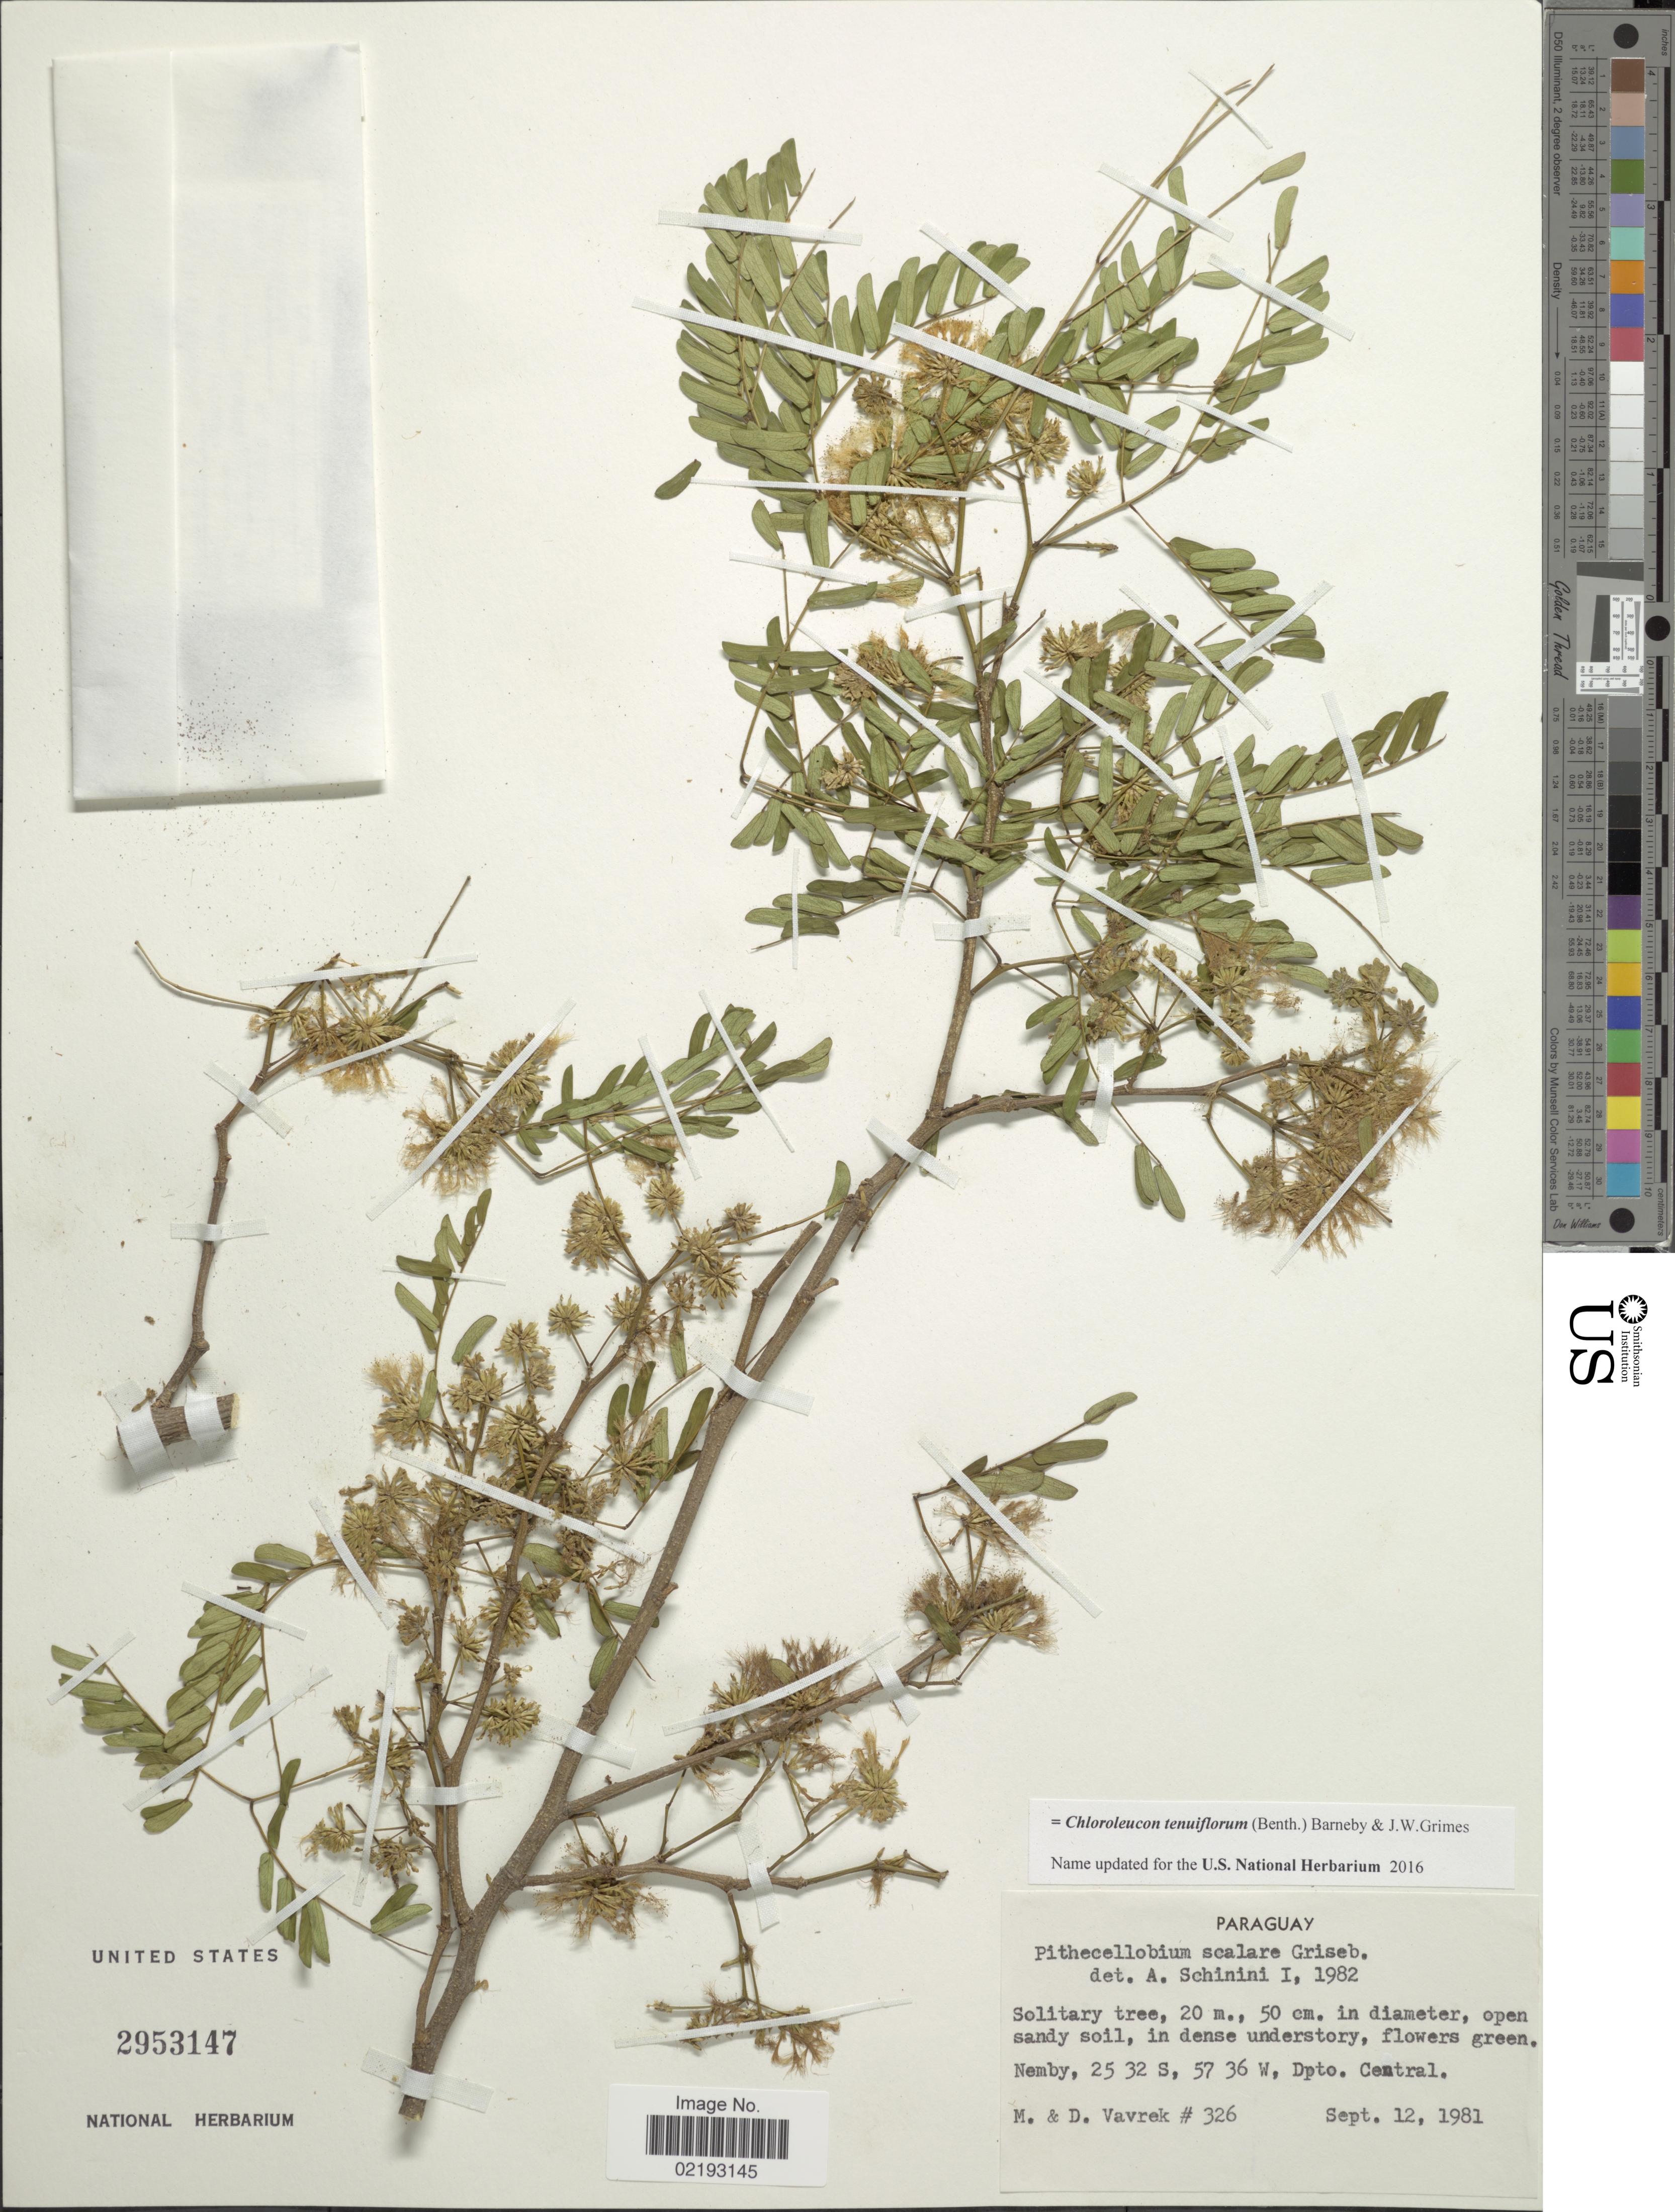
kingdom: Plantae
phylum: Tracheophyta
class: Magnoliopsida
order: Fabales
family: Fabaceae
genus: Chloroleucon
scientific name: Chloroleucon tenuiflorum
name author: (Benth.) Barneby & J.W. Grimes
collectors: M. Vavrek & D. Vavrek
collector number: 326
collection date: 1981-09-12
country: Paraguay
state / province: Central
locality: Nemby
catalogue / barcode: US 2953147